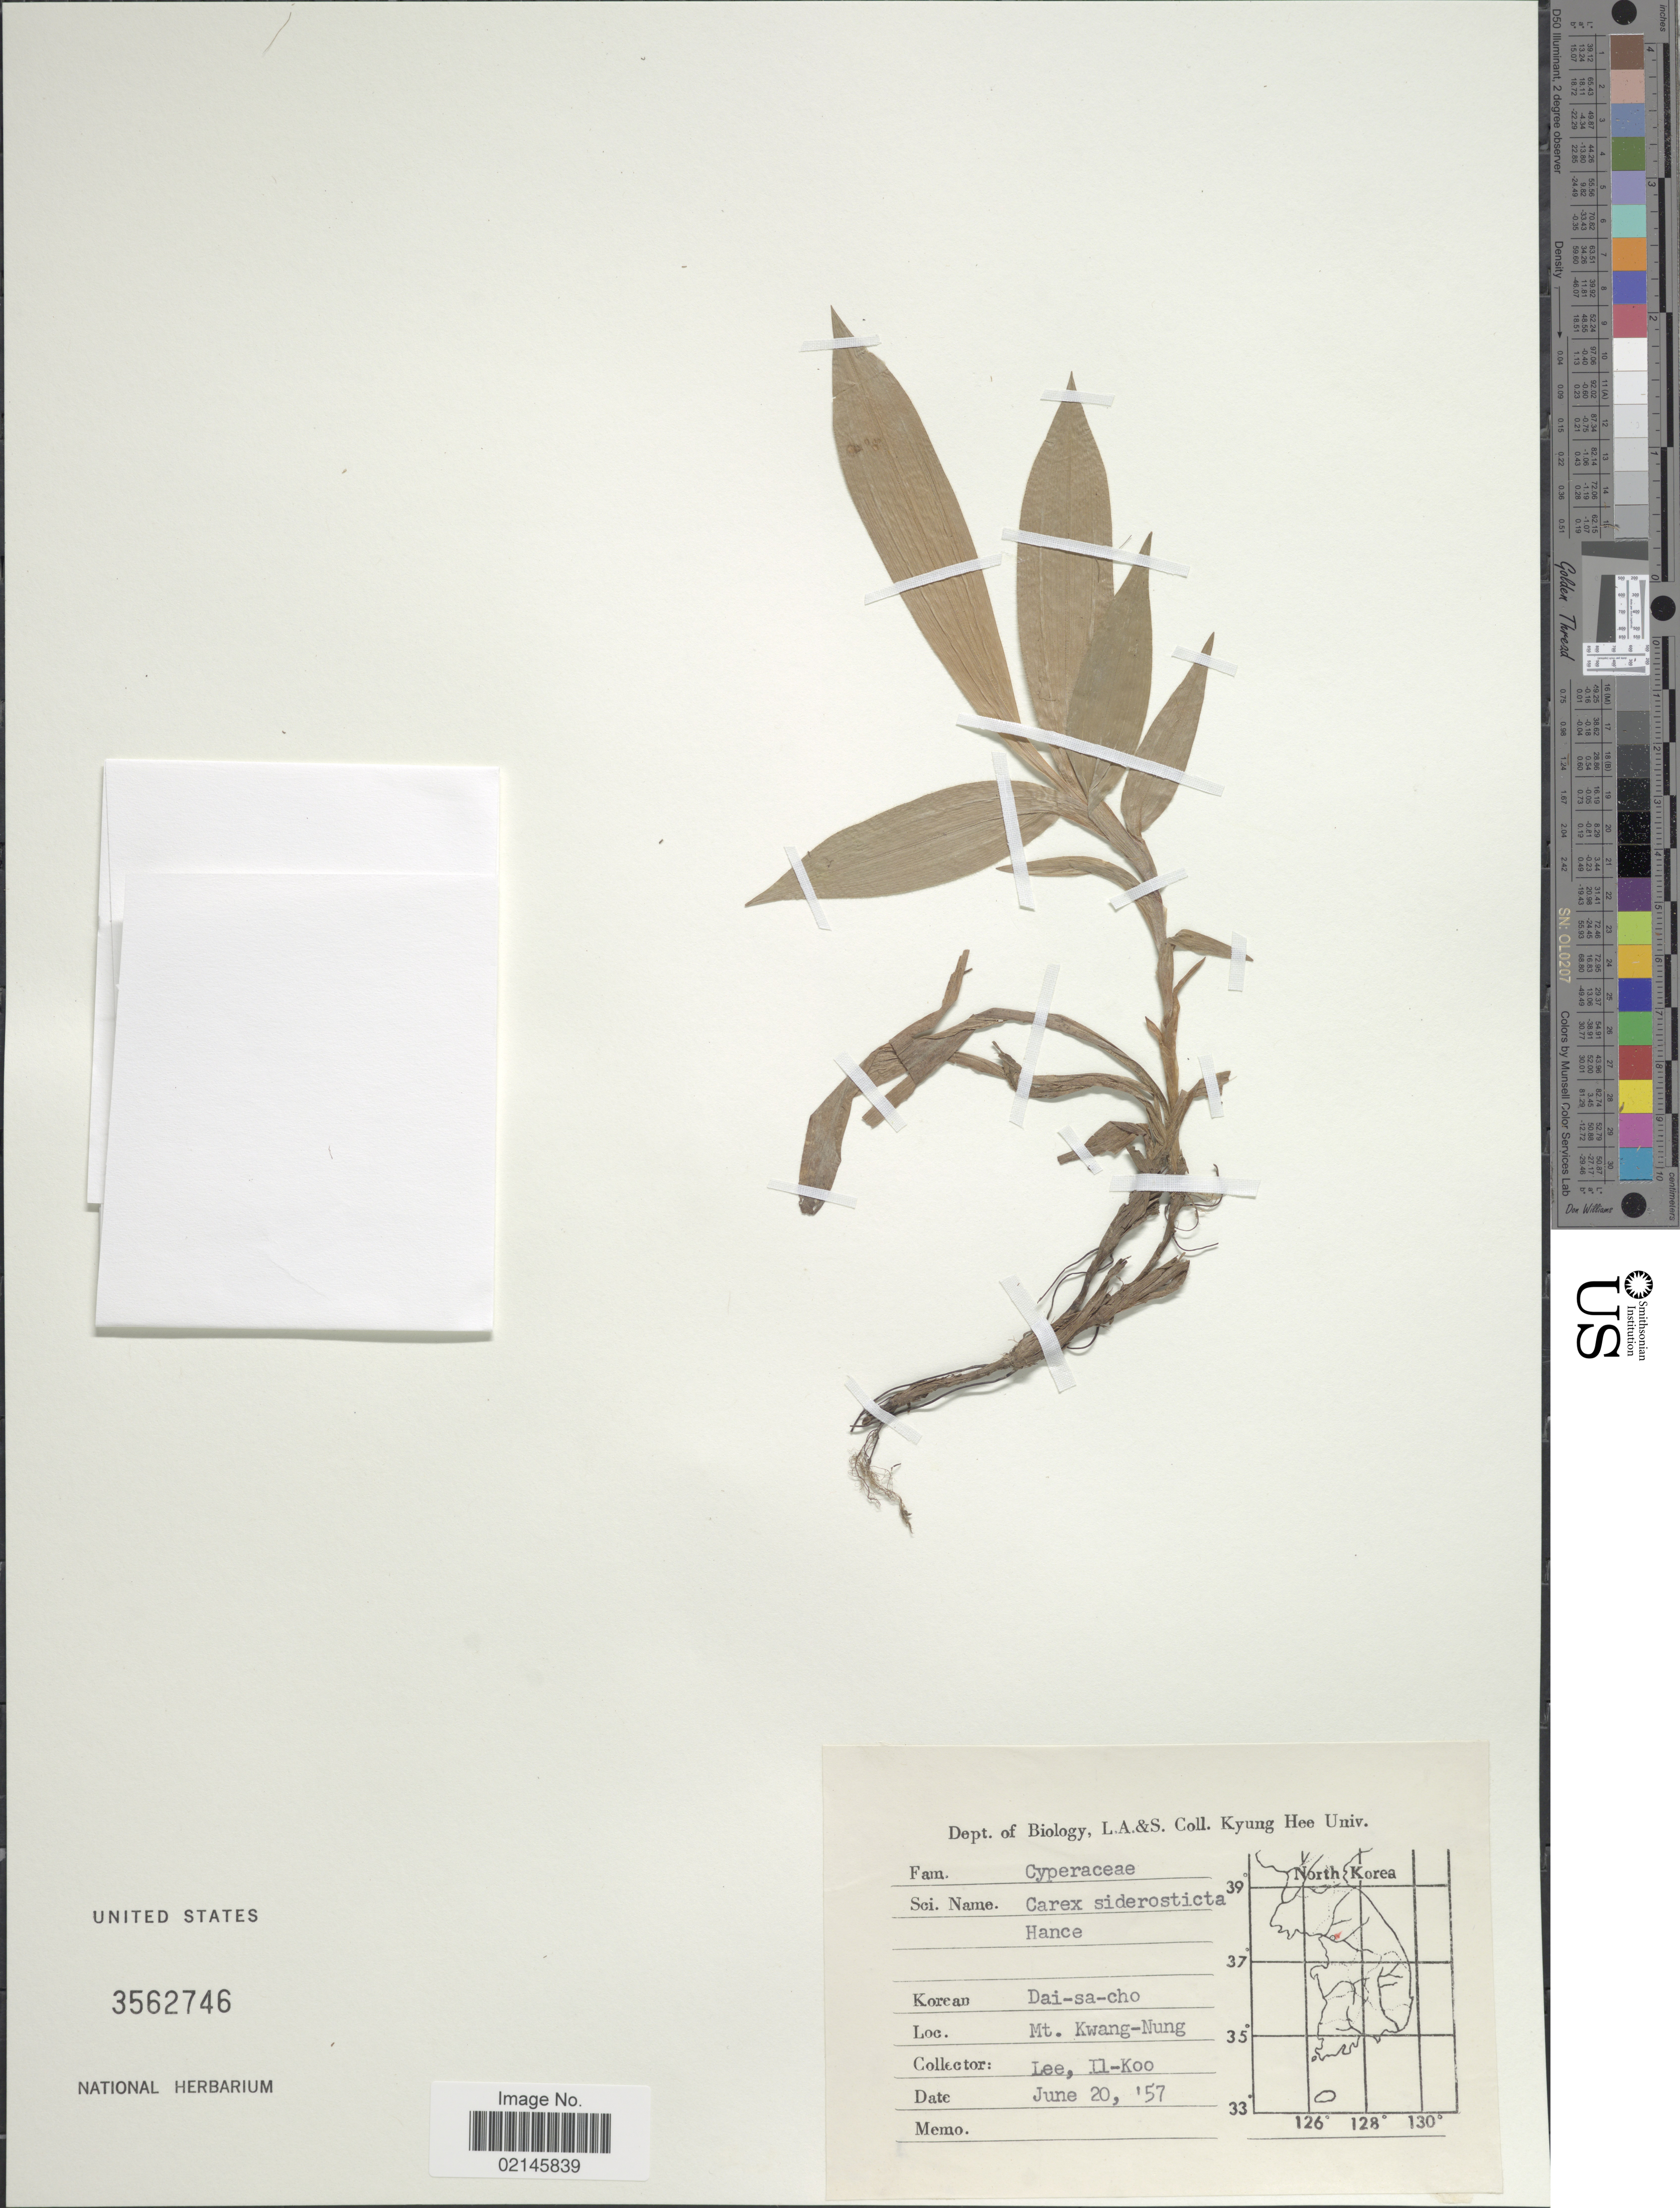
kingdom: Plantae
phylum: Tracheophyta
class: Liliopsida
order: Poales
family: Cyperaceae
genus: Carex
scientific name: Carex siderosticta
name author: Hance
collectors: Il-Ko Lee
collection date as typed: Transcribed d/m/y: 20/6/57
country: South Korea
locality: Mt. Kwang-Nung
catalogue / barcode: US 3562746